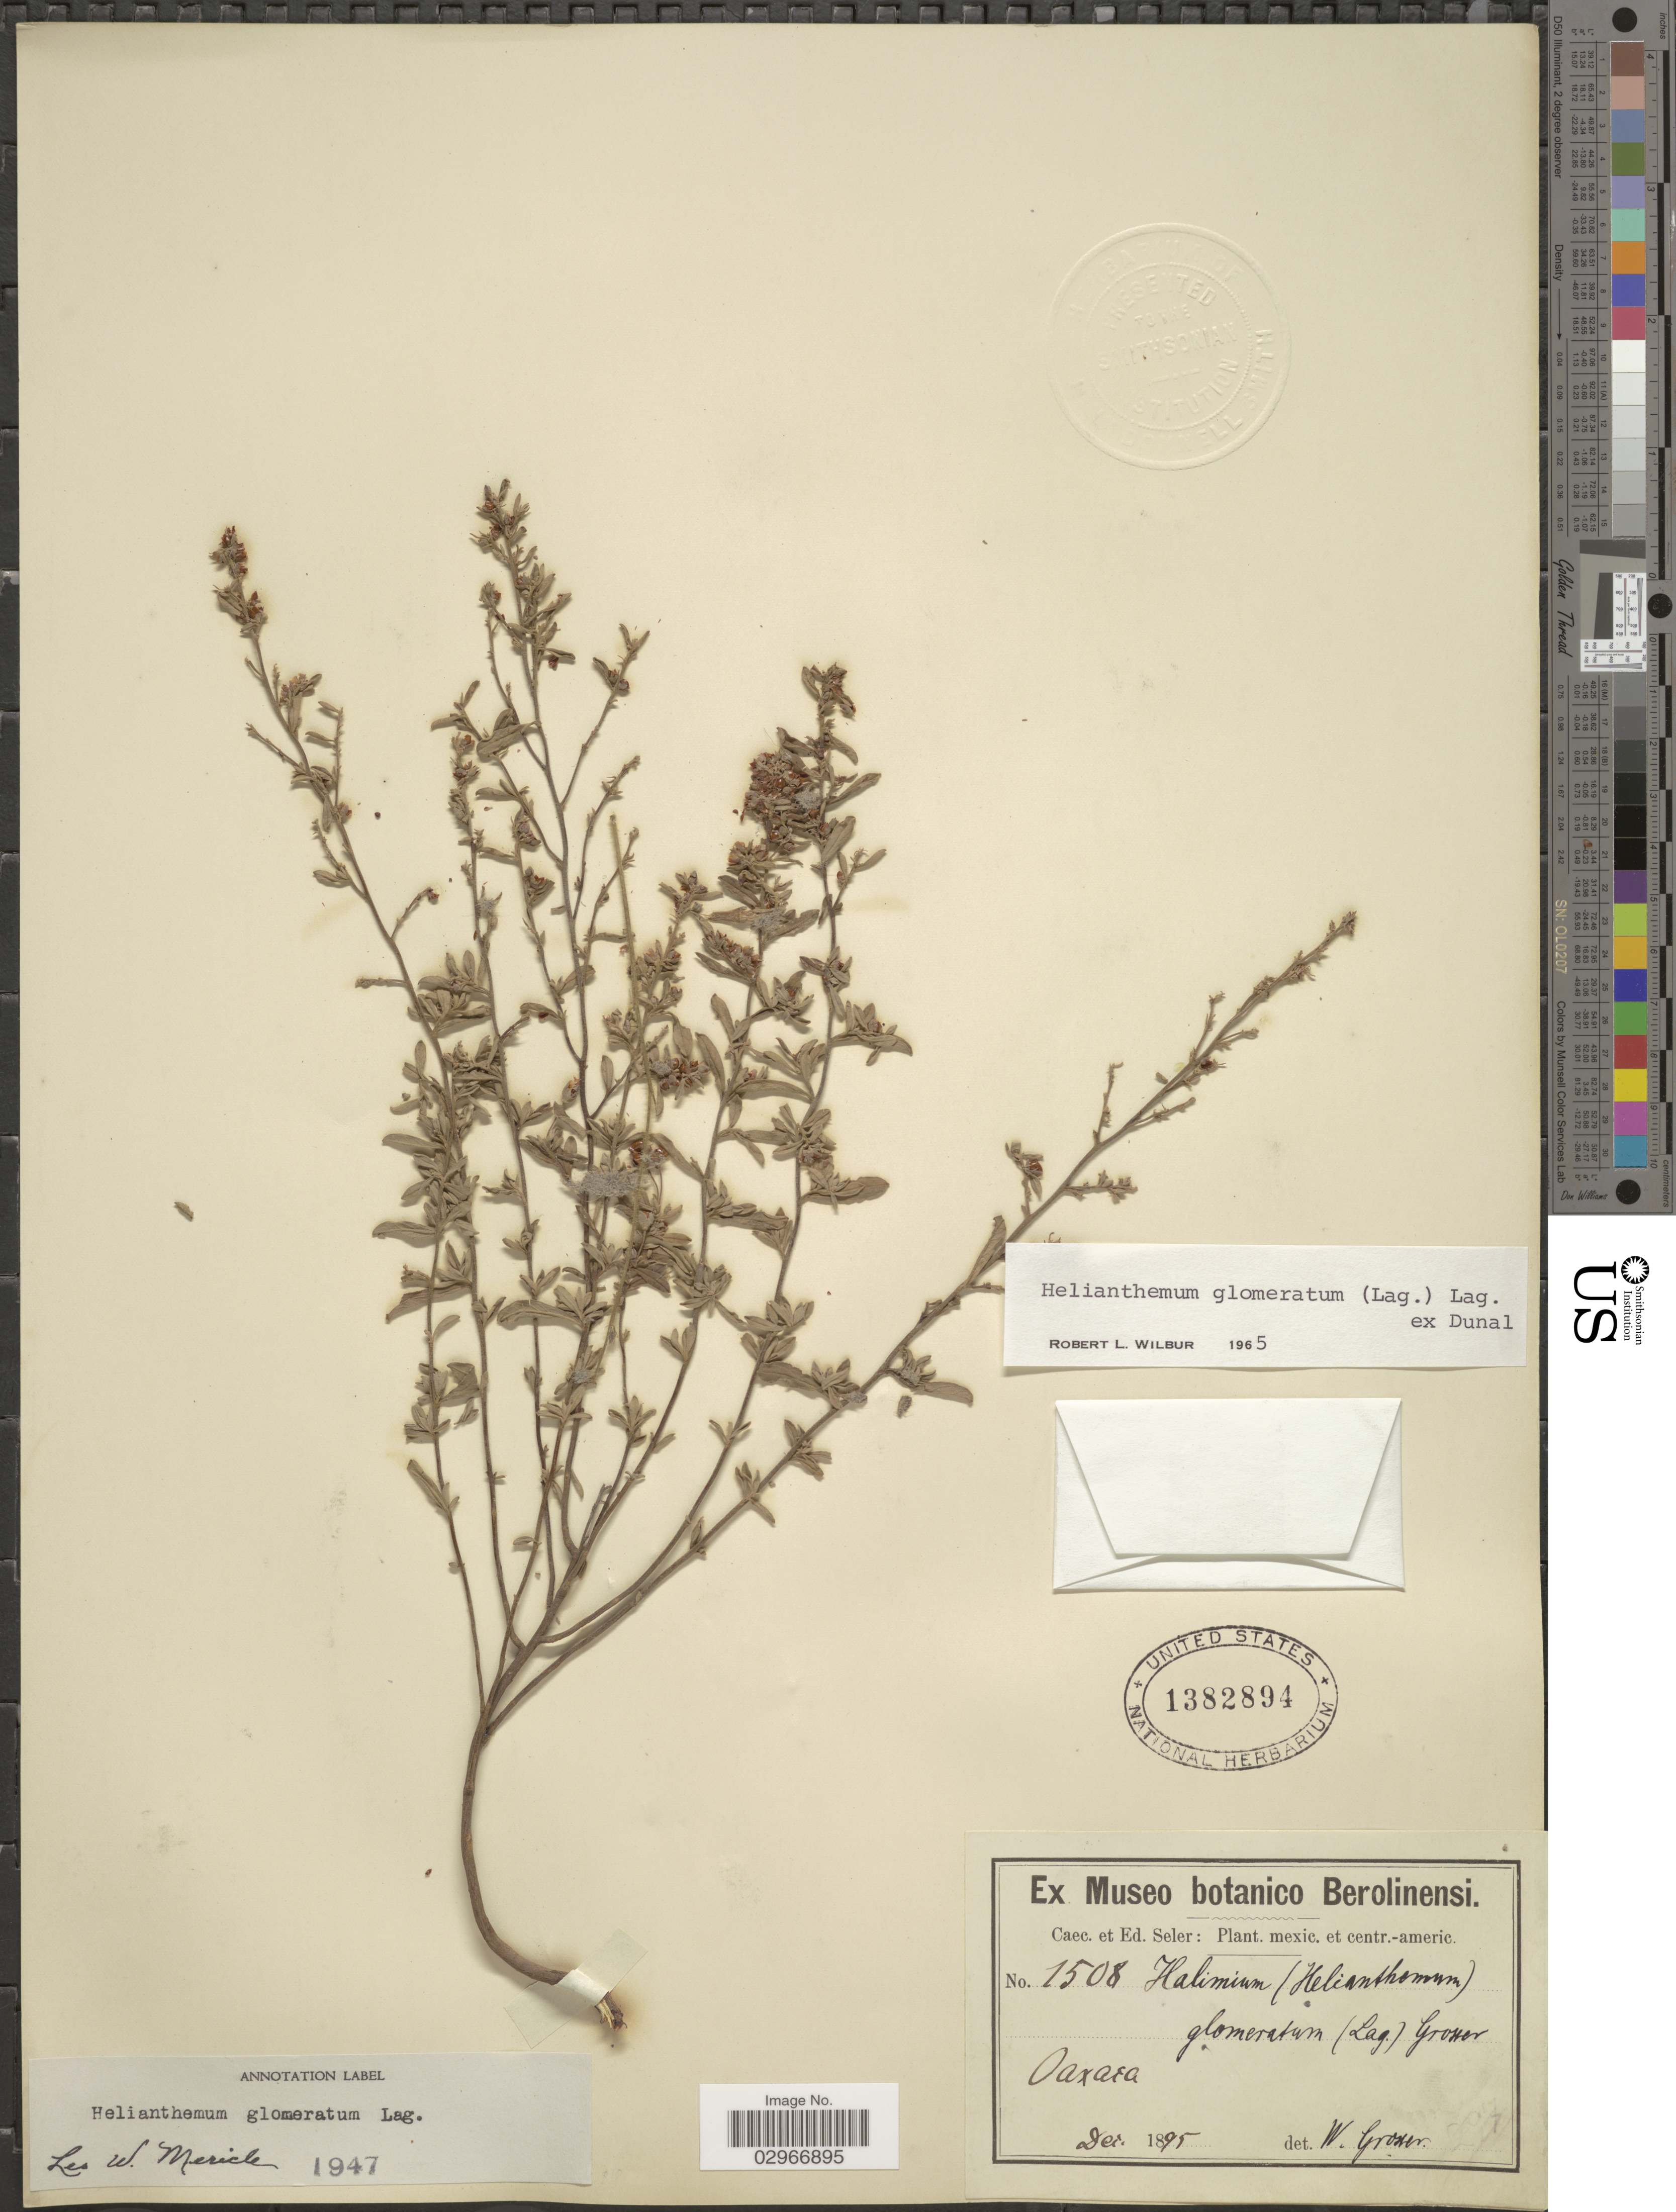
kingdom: Plantae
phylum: Tracheophyta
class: Magnoliopsida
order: Malvales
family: Cistaceae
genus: Helianthemum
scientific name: Helianthemum glomeratum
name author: (Lag.) Lag. ex Dunal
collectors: C. Seler & E. G. Seler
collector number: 1508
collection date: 1895-12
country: Mexico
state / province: Oaxaca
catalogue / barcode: US 1382894